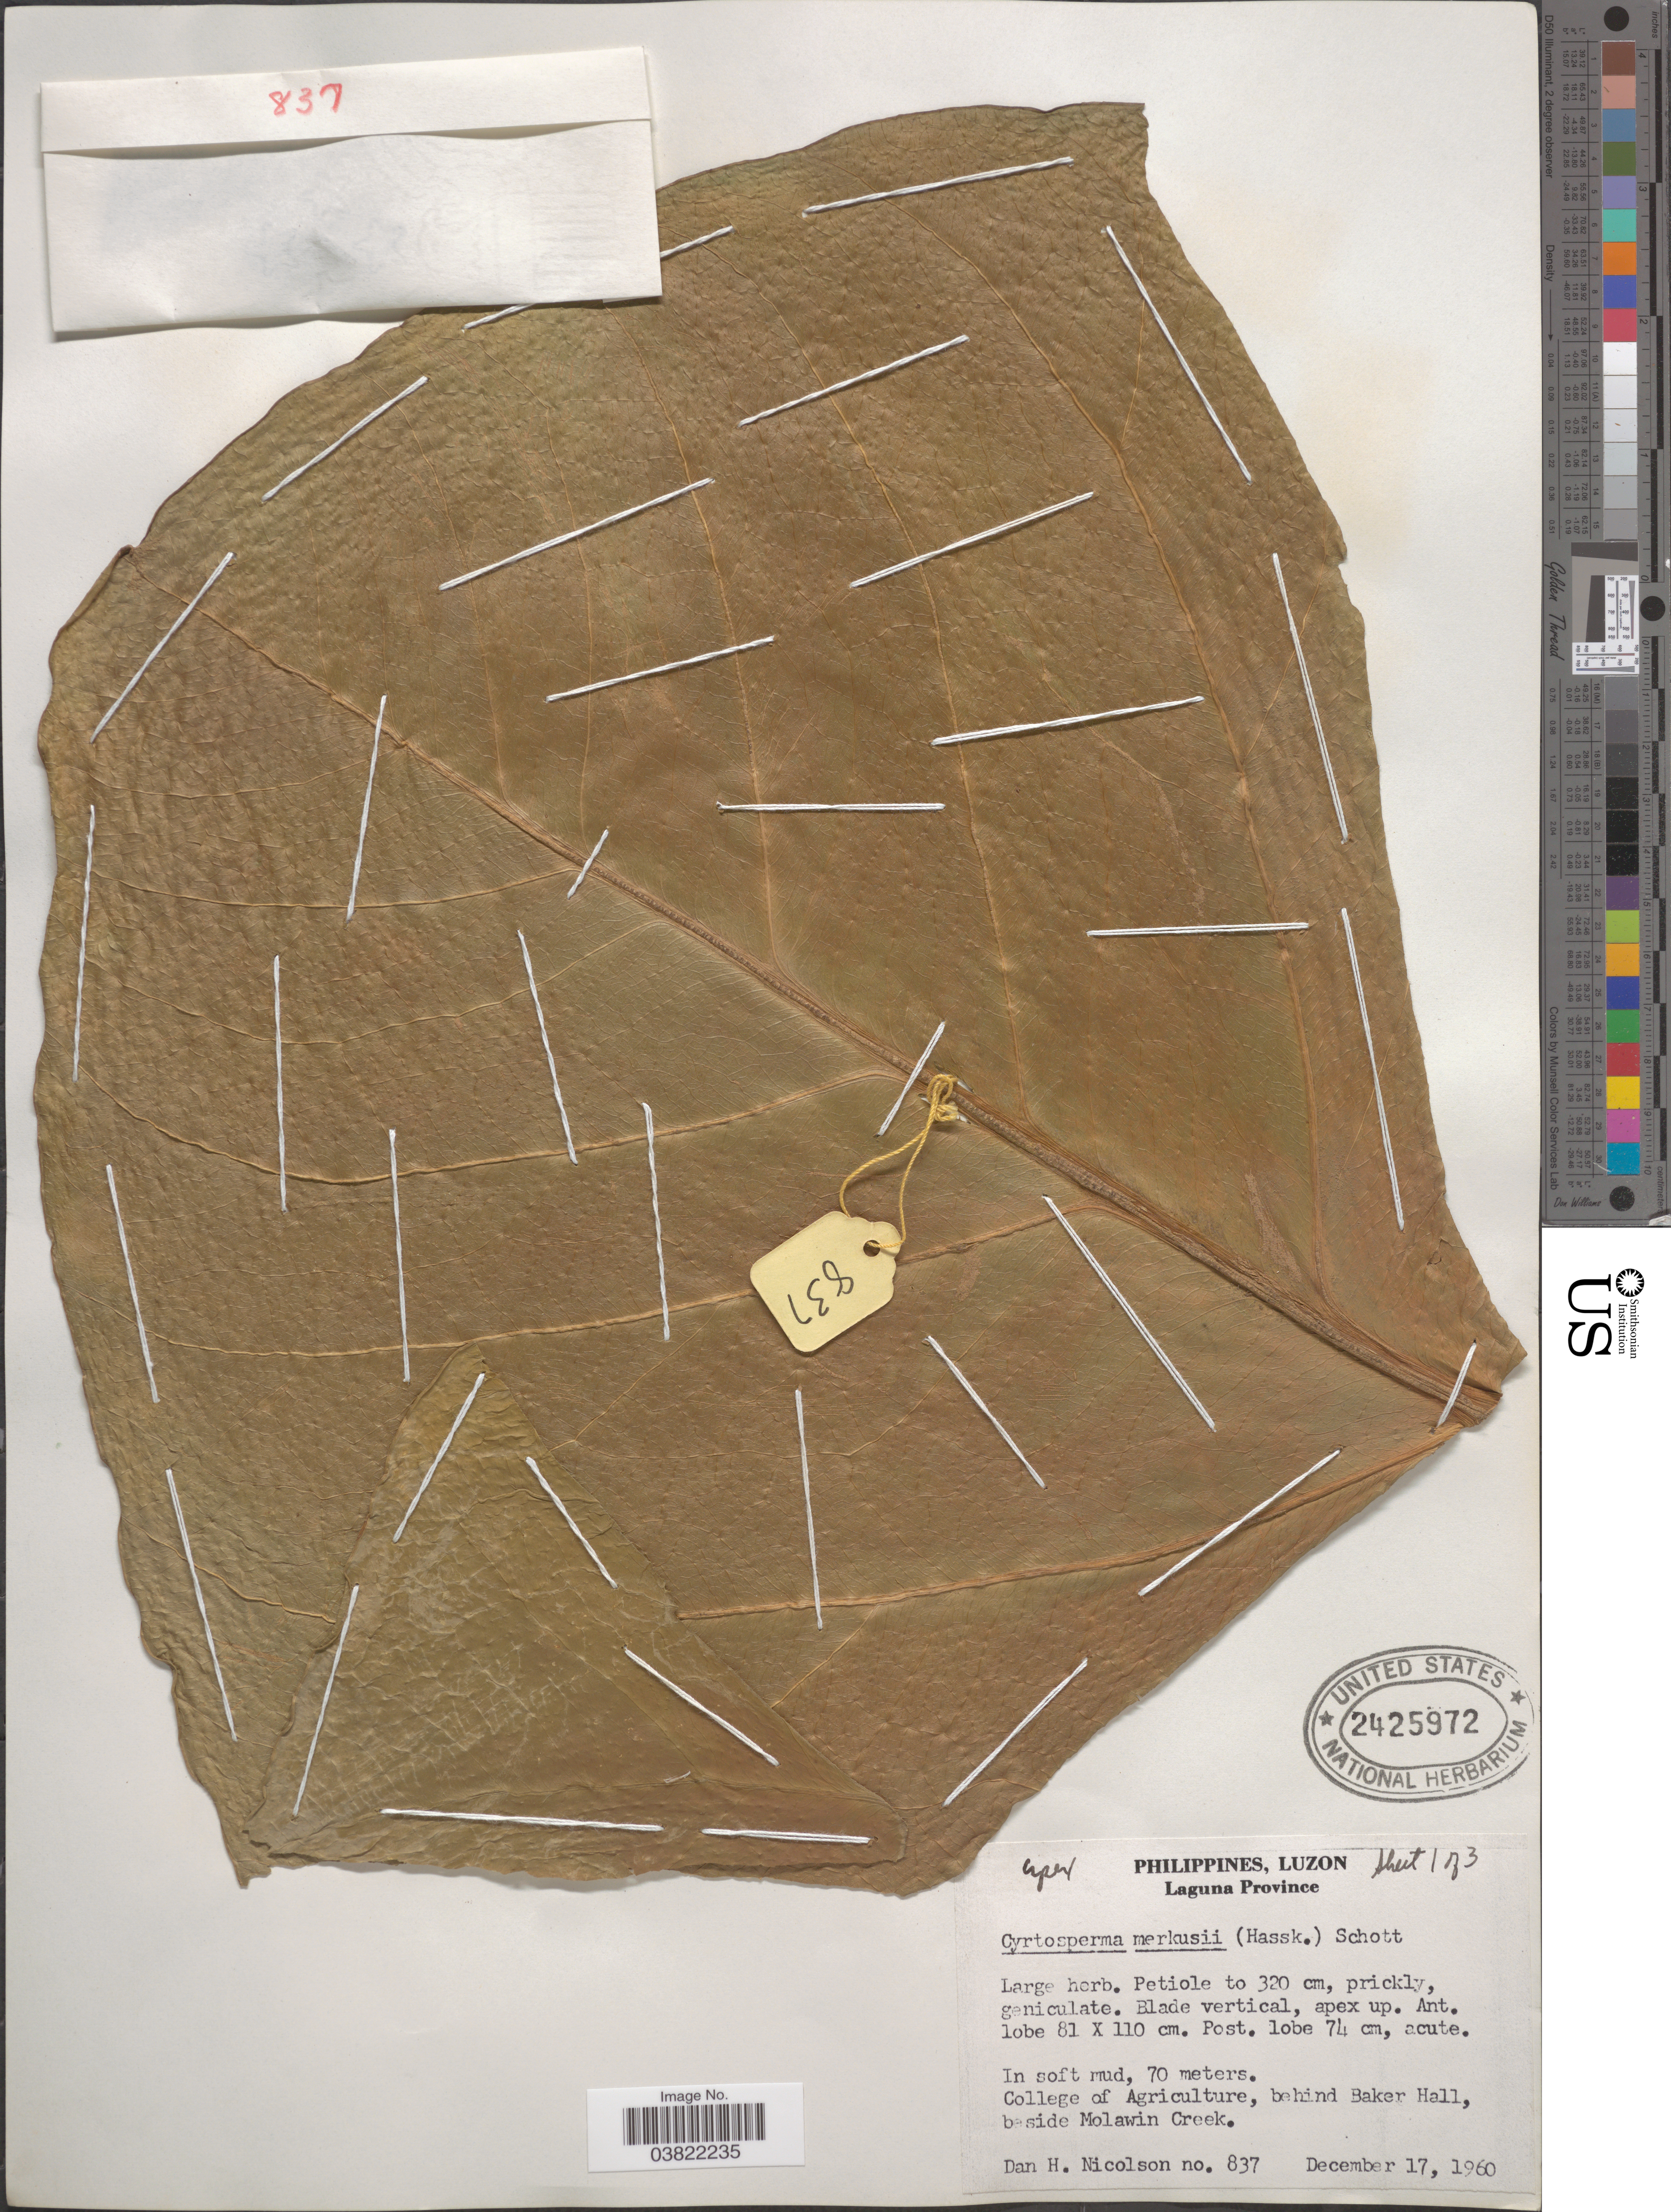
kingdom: Plantae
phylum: Tracheophyta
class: Liliopsida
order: Alismatales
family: Araceae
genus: Cyrtosperma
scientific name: Cyrtosperma merkusii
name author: (Hassk.) Schott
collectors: D. H. Nicolson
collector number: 837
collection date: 1960-12-17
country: Philippines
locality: Luzon. Laguna Province. College of Agriculture, behind Baker Hall, beside Molawin Creek.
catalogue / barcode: US 2425972